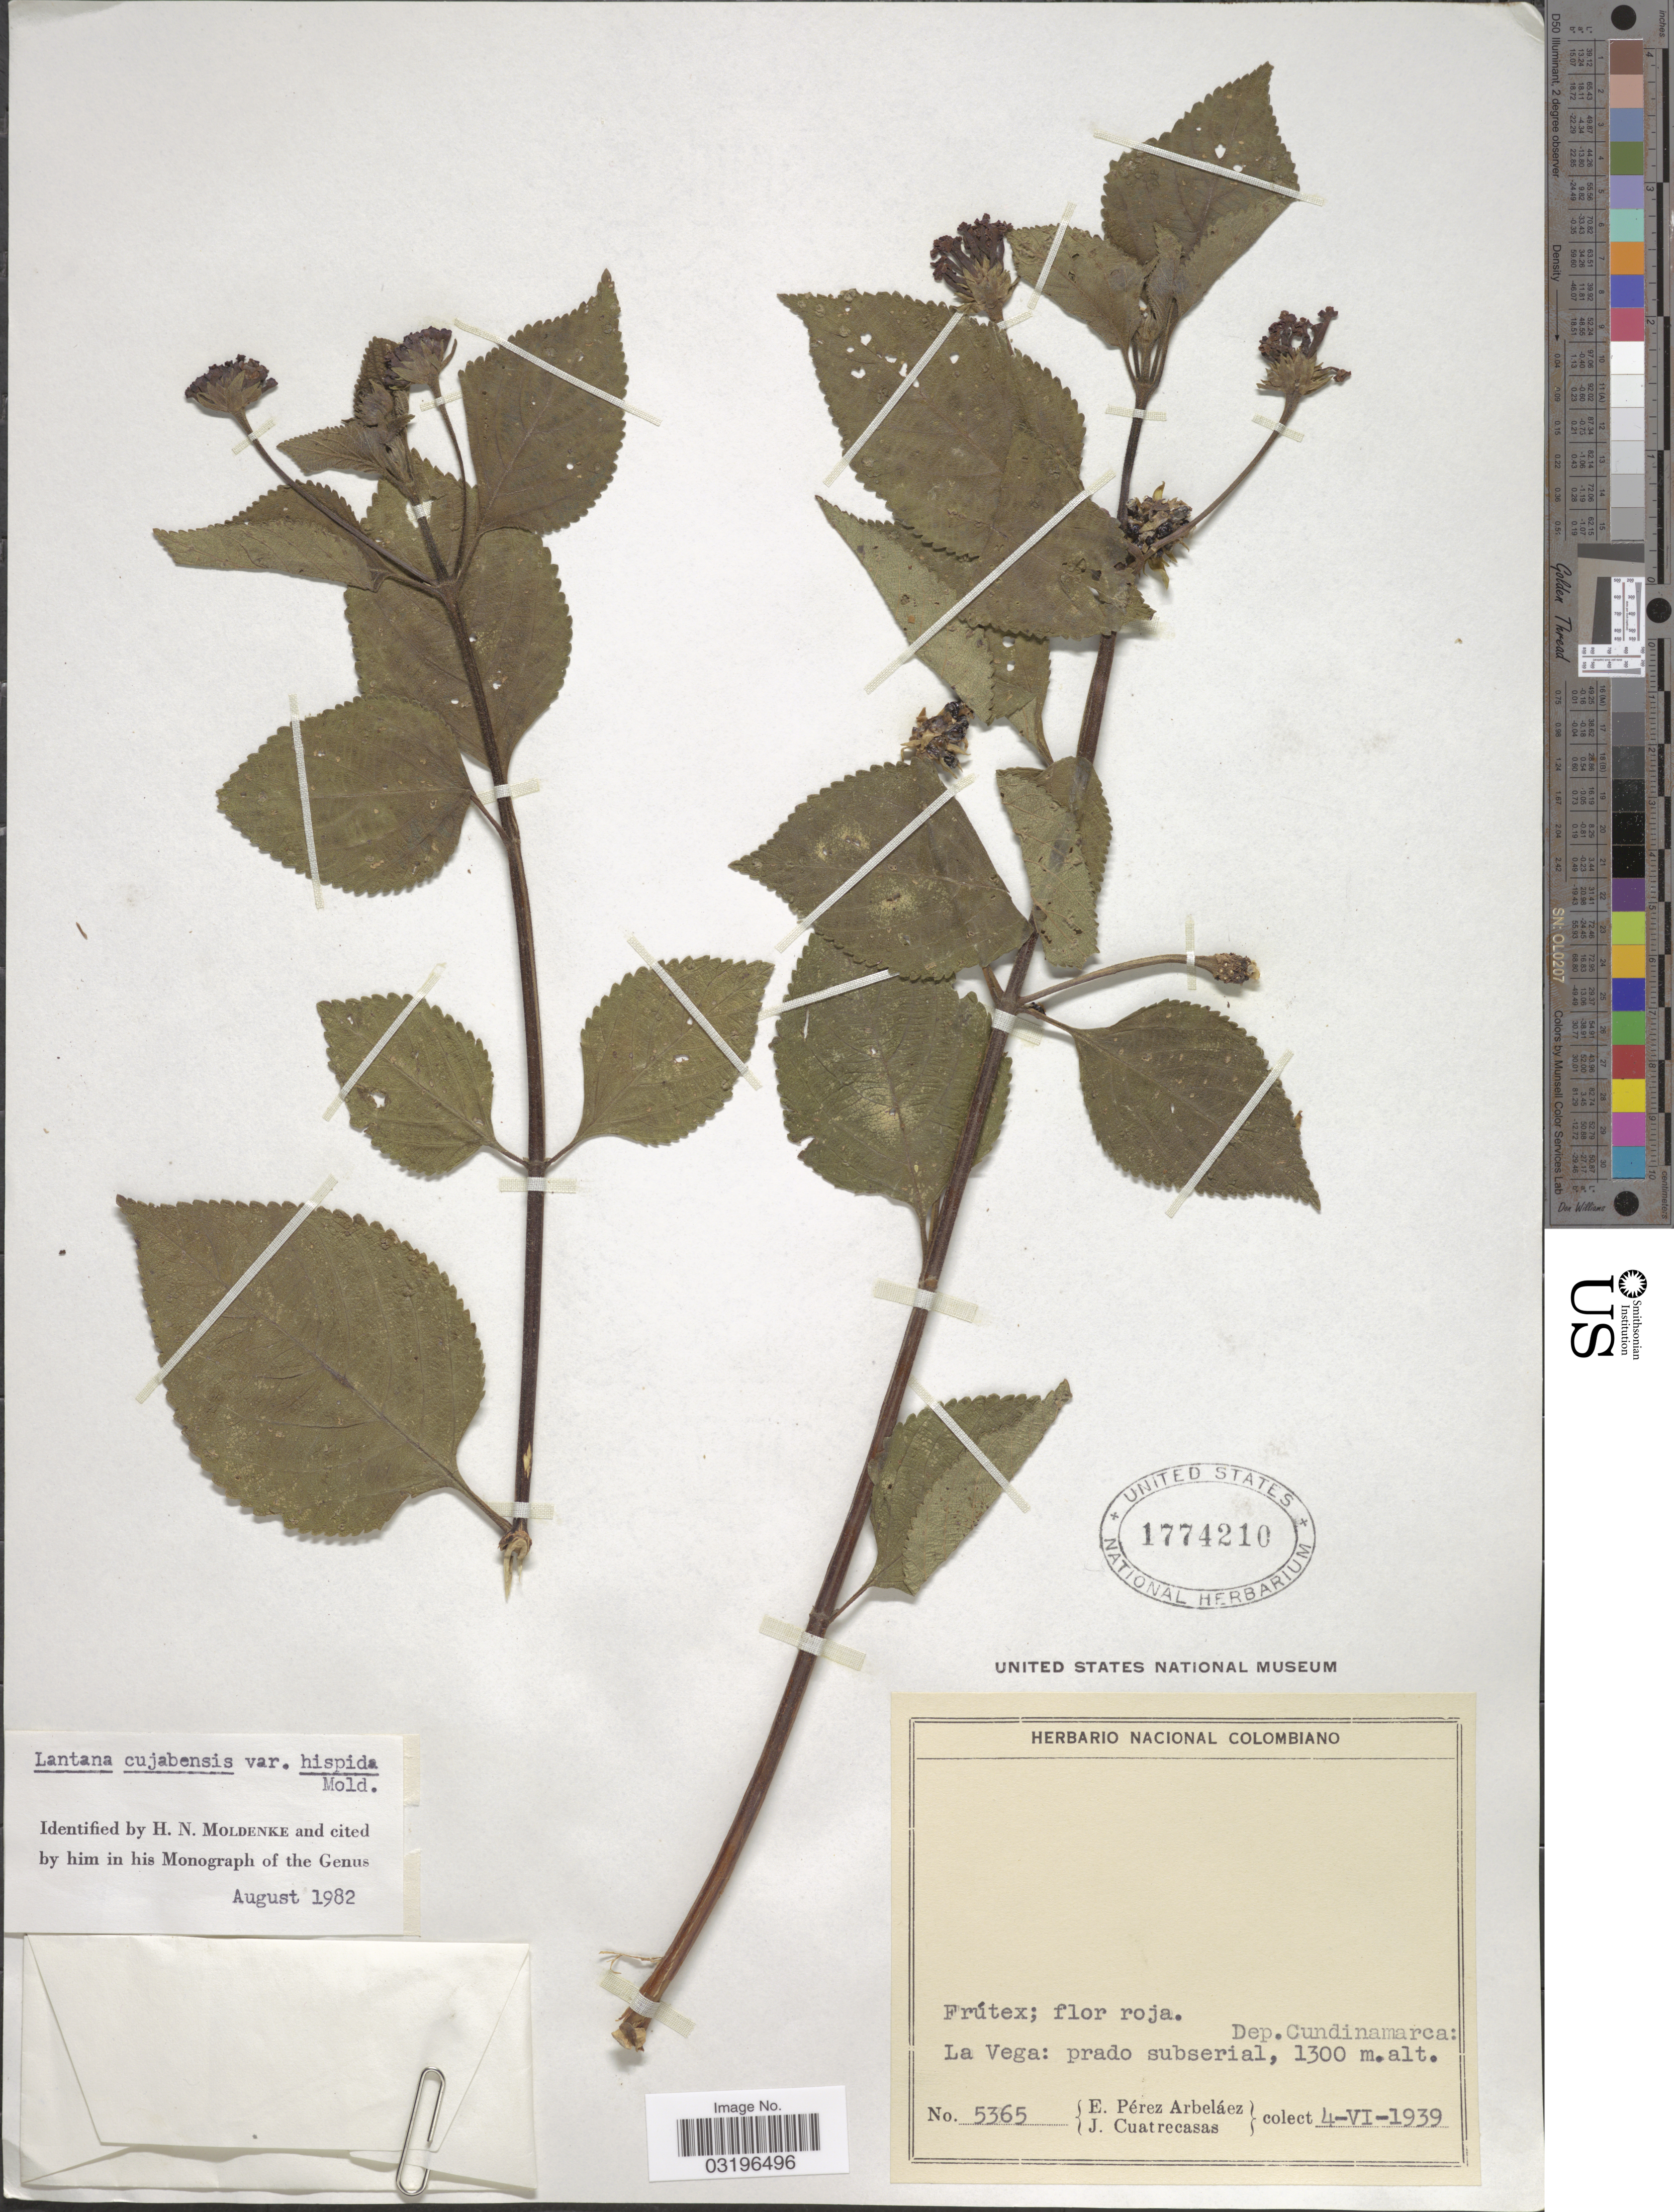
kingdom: Plantae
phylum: Tracheophyta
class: Magnoliopsida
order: Lamiales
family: Verbenaceae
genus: Lantana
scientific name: Lantana cujabensis var. hispida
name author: Moldenke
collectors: E. Pérez Arbeláez & J. Cuatrecasas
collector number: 5365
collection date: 1939-06-04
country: Colombia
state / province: Cundinamarca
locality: Dep. Cundinamarca: La Vega.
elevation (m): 1300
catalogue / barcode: US 1774210